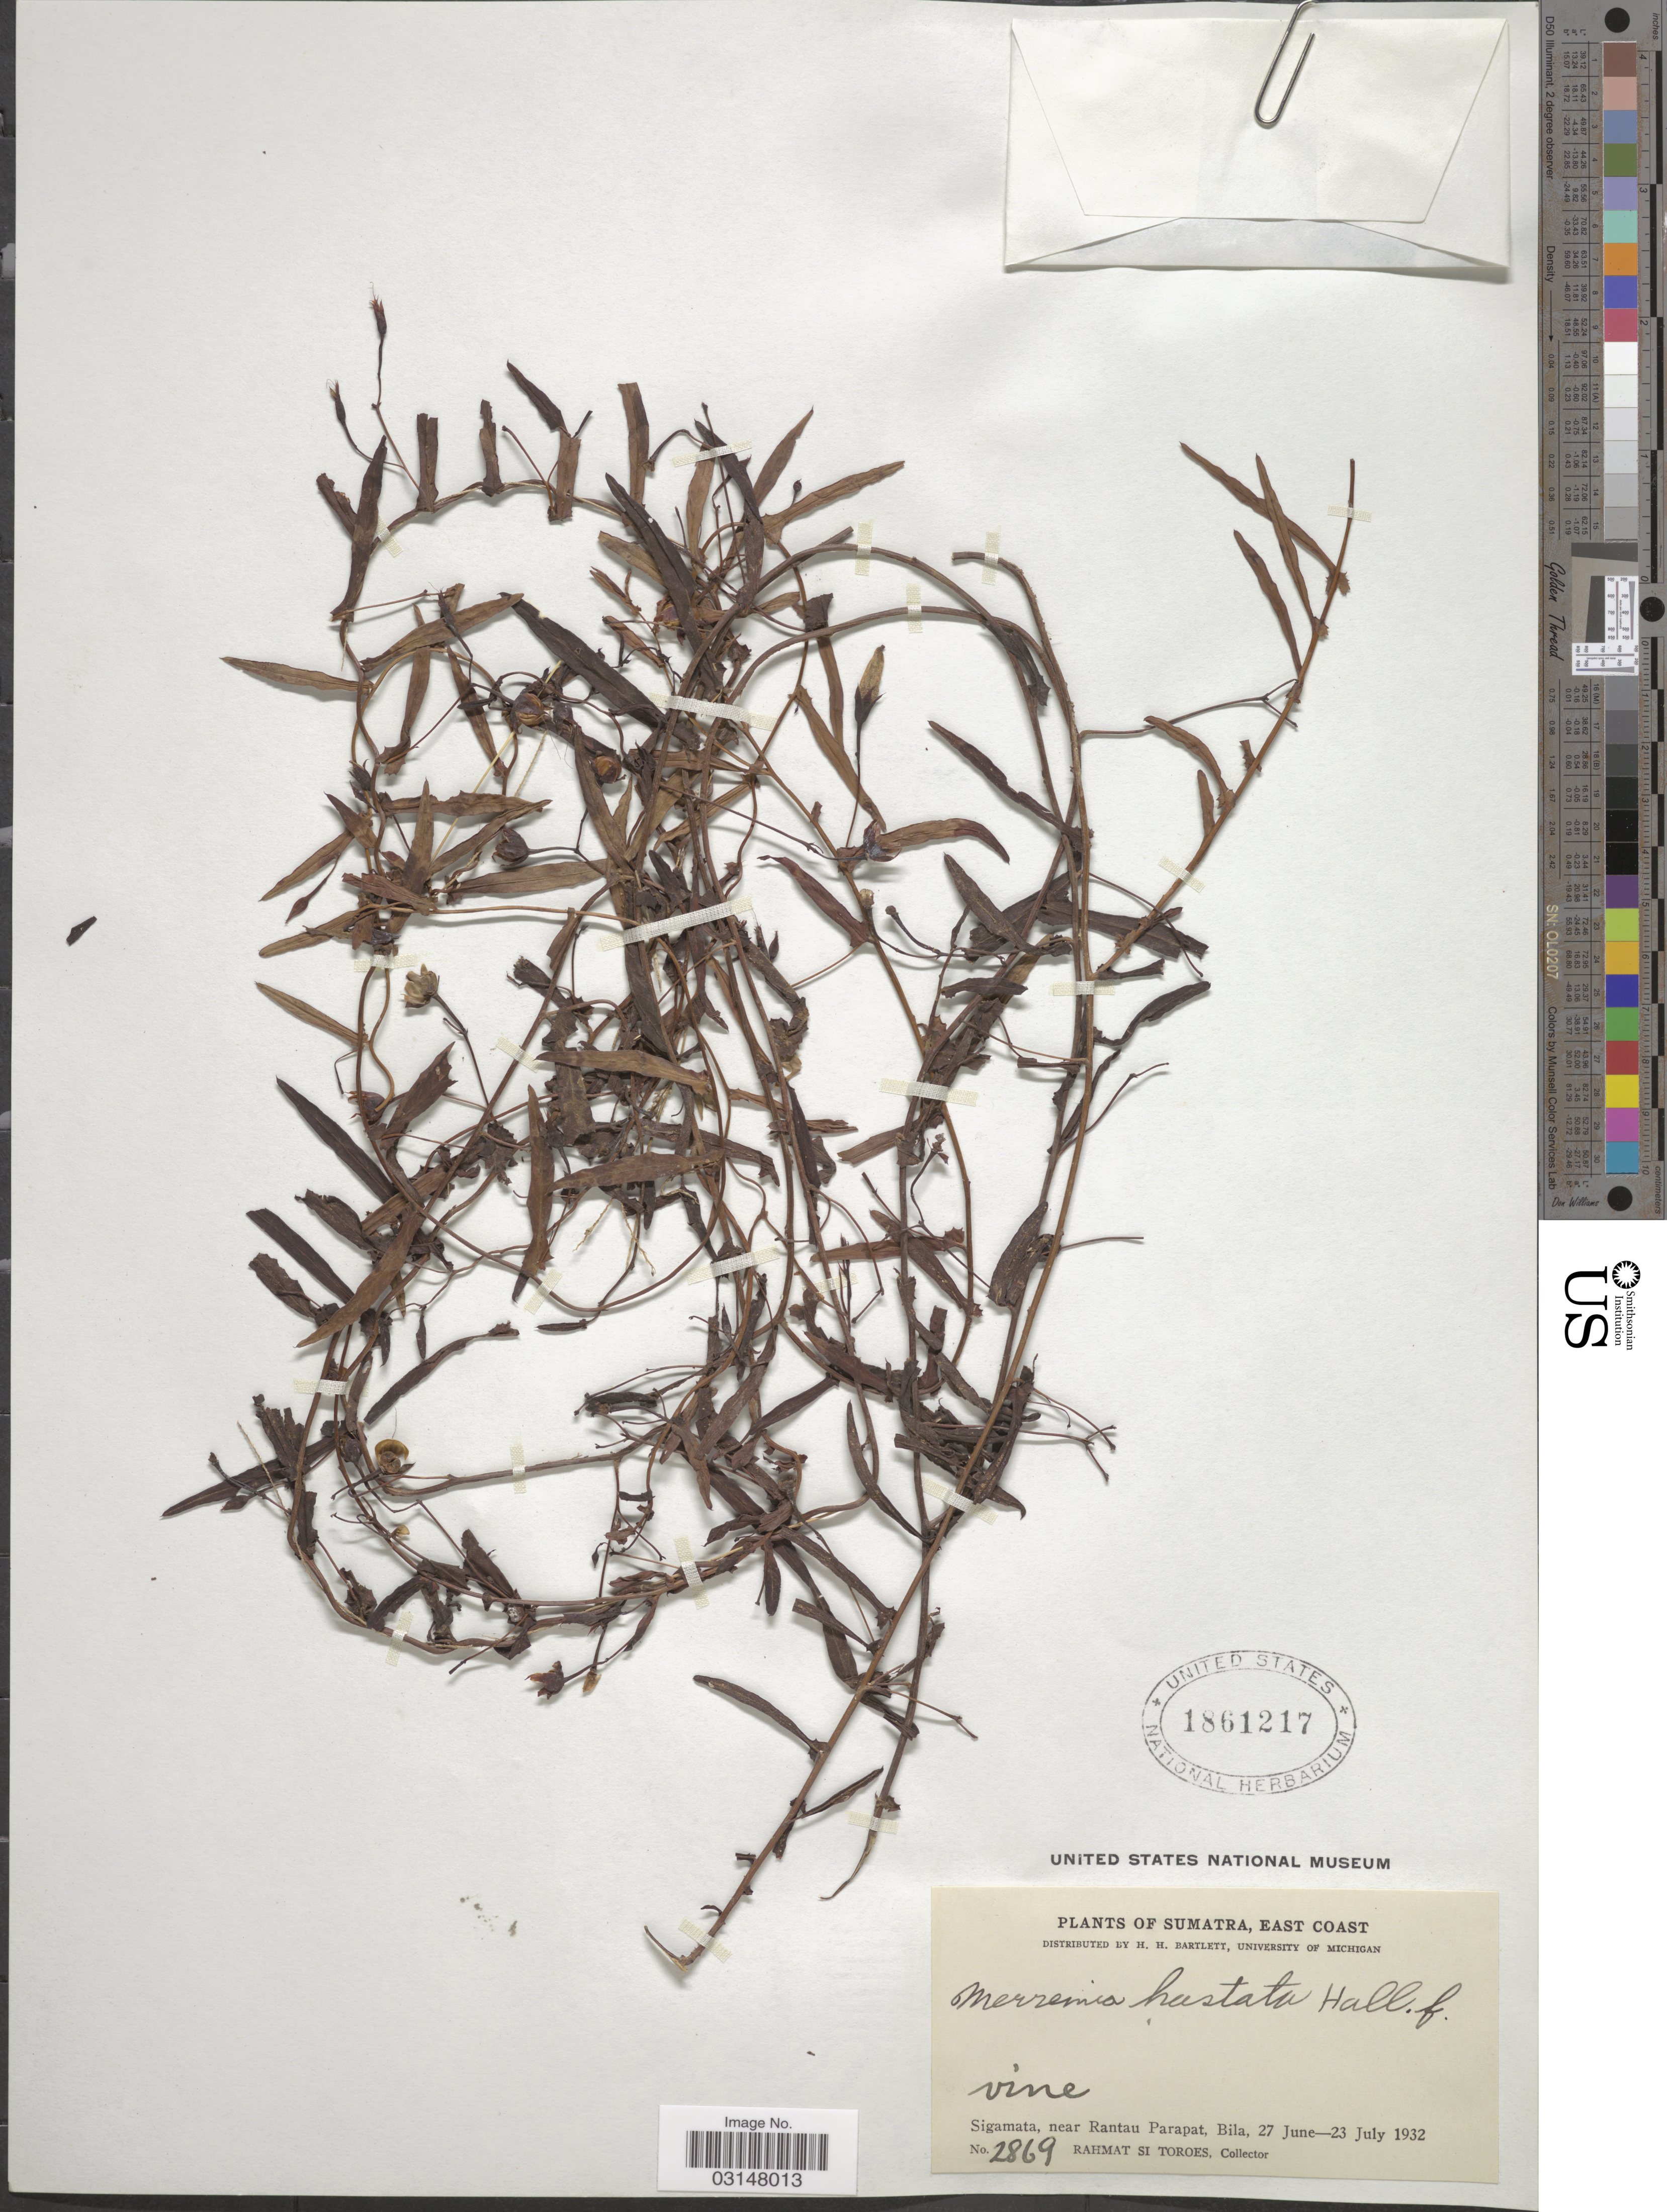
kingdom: Plantae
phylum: Tracheophyta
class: Magnoliopsida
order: Solanales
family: Convolvulaceae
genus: Xenostegia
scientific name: Xenostegia tridentata subsp. hastata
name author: (Ooststr.) Parmar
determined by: Wagner, W. L., (BOT), Smithsonian Institution - National Museum of Natural History (UNITED STATES)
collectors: Rahmat Si Boeea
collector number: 2869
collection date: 1932-06-27/1932-07-23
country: Indonesia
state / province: Sumatra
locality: East Coast. Sigamata, near Rantau Parapat, Bila.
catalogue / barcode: US 1861217